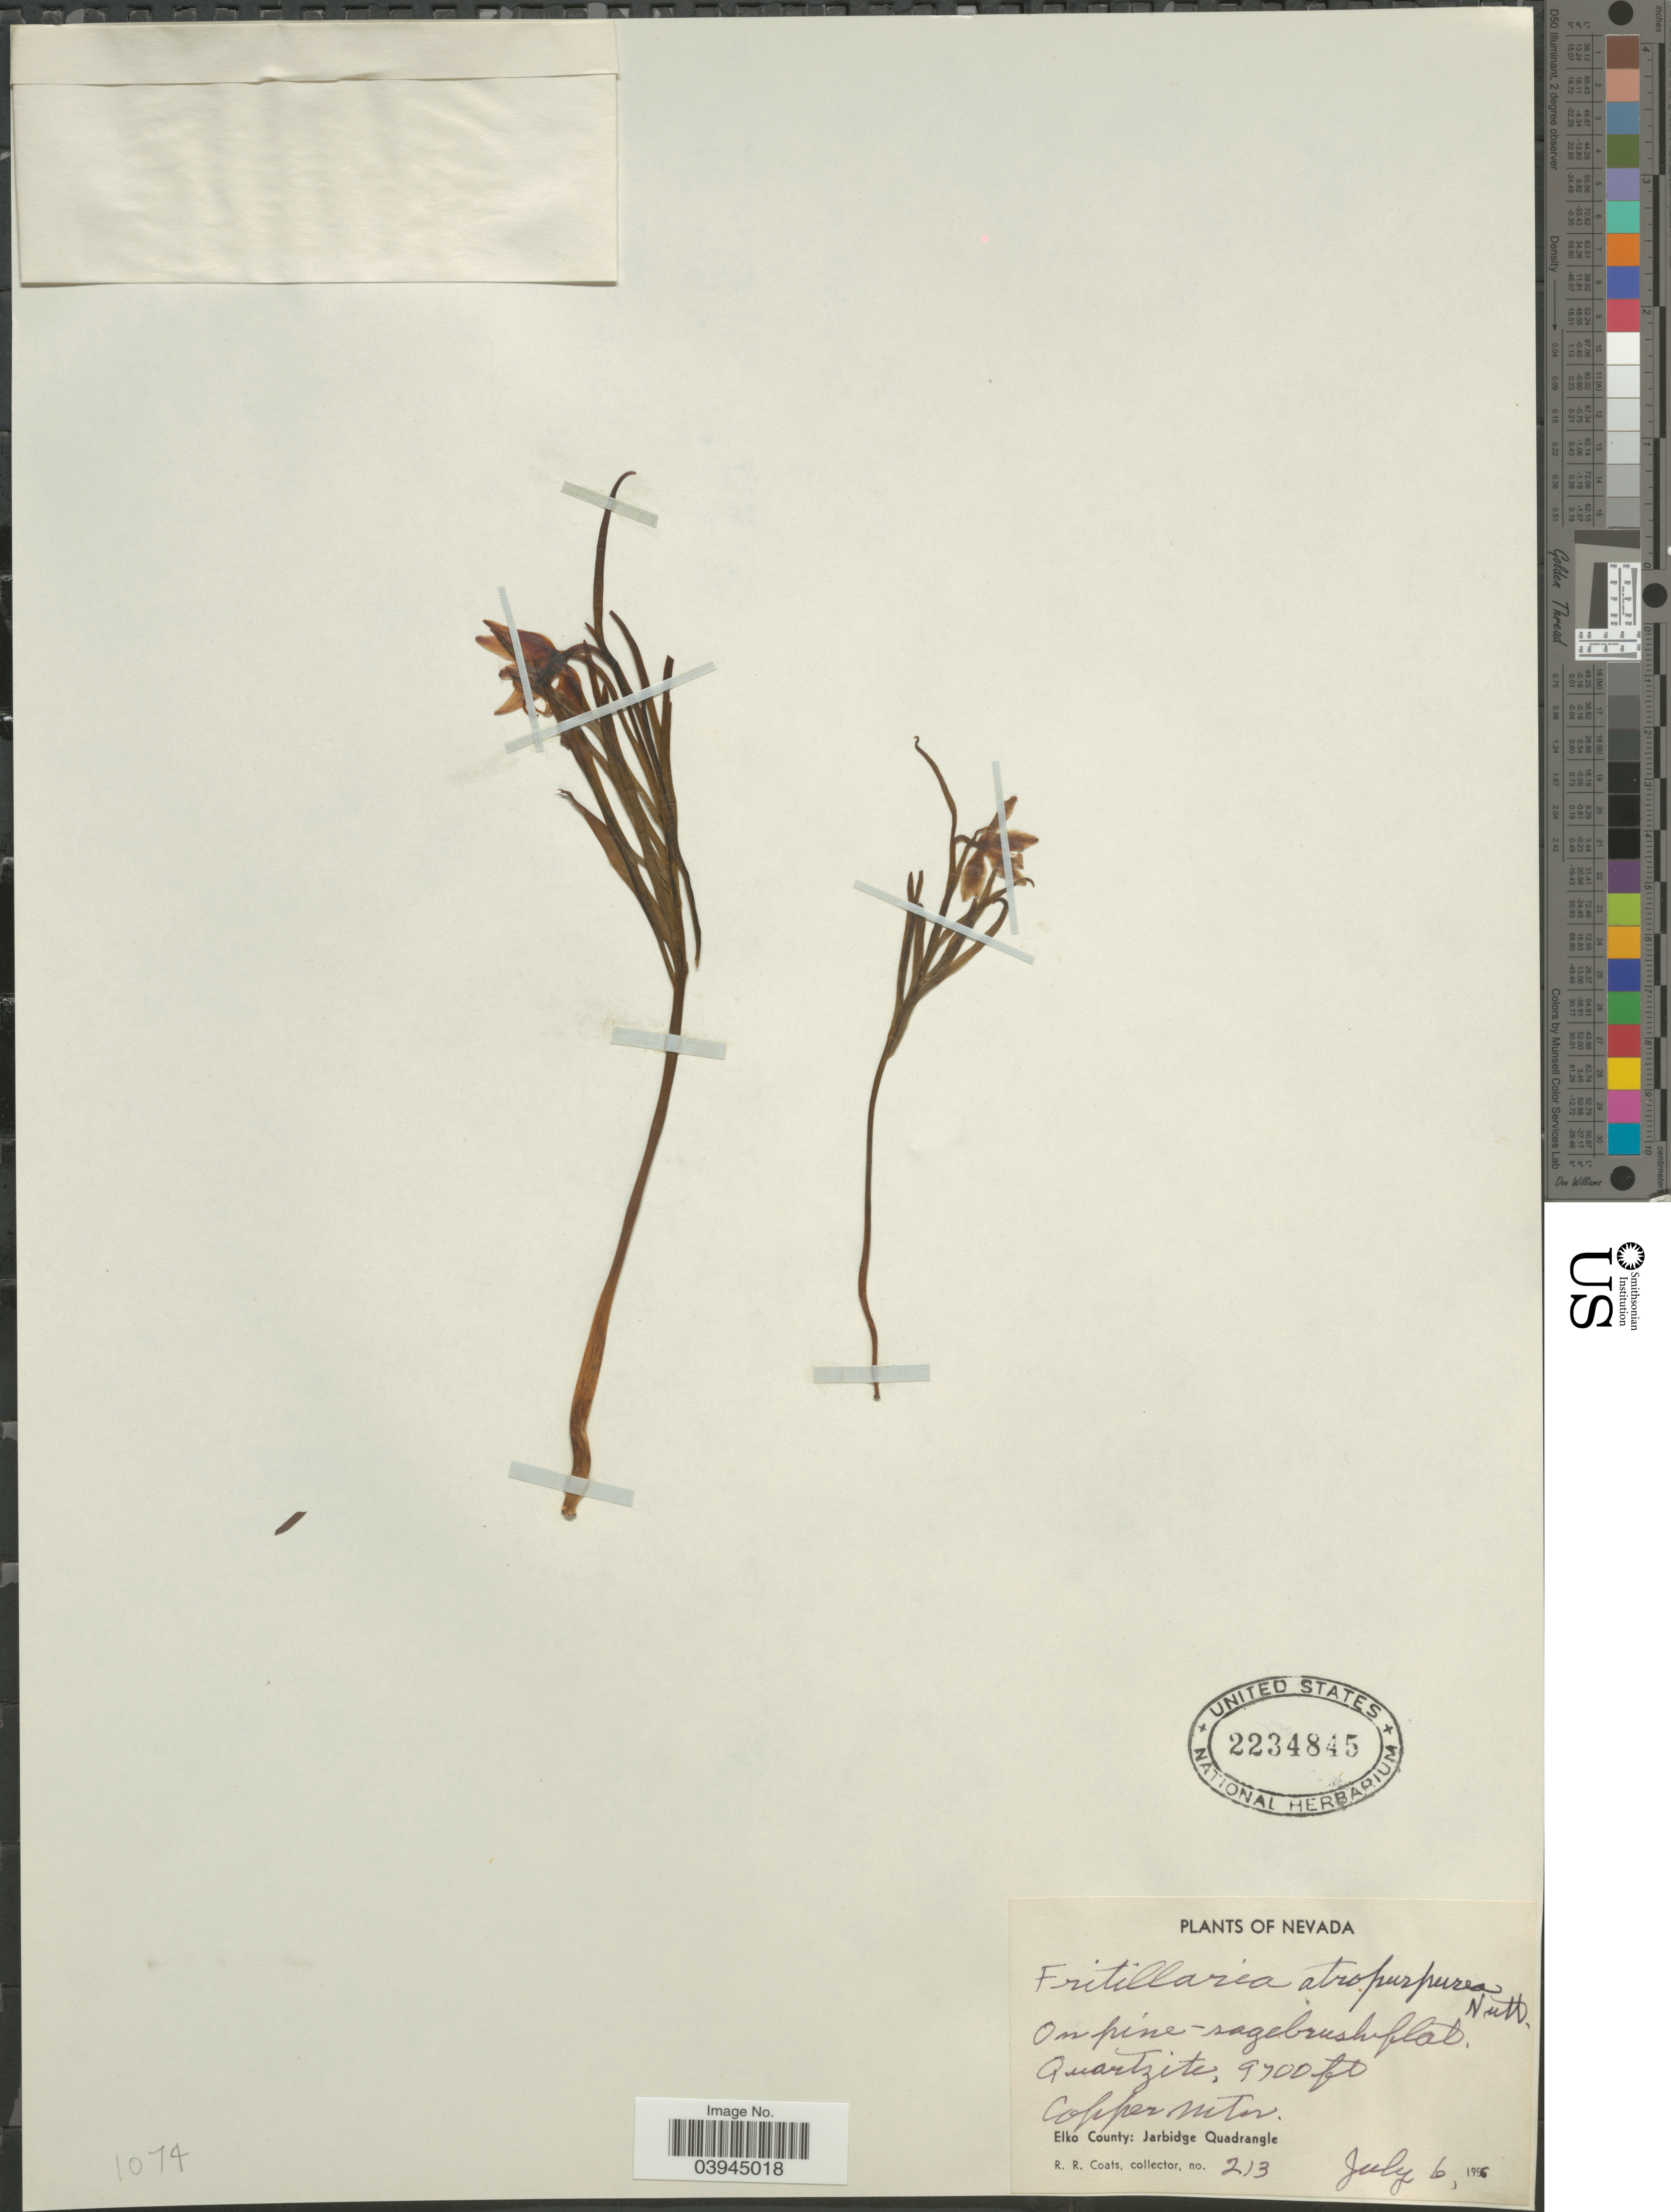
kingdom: Plantae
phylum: Tracheophyta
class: Liliopsida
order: Liliales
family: Liliaceae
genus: Fritillaria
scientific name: Fritillaria atropurpurea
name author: Nutt.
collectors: R. Coats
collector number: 213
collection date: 1956-07-06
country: United States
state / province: Nevada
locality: Quartzite. Copper Mts. Elko County: Jarbridge Quadrangle.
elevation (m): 2957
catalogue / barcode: US 2234845